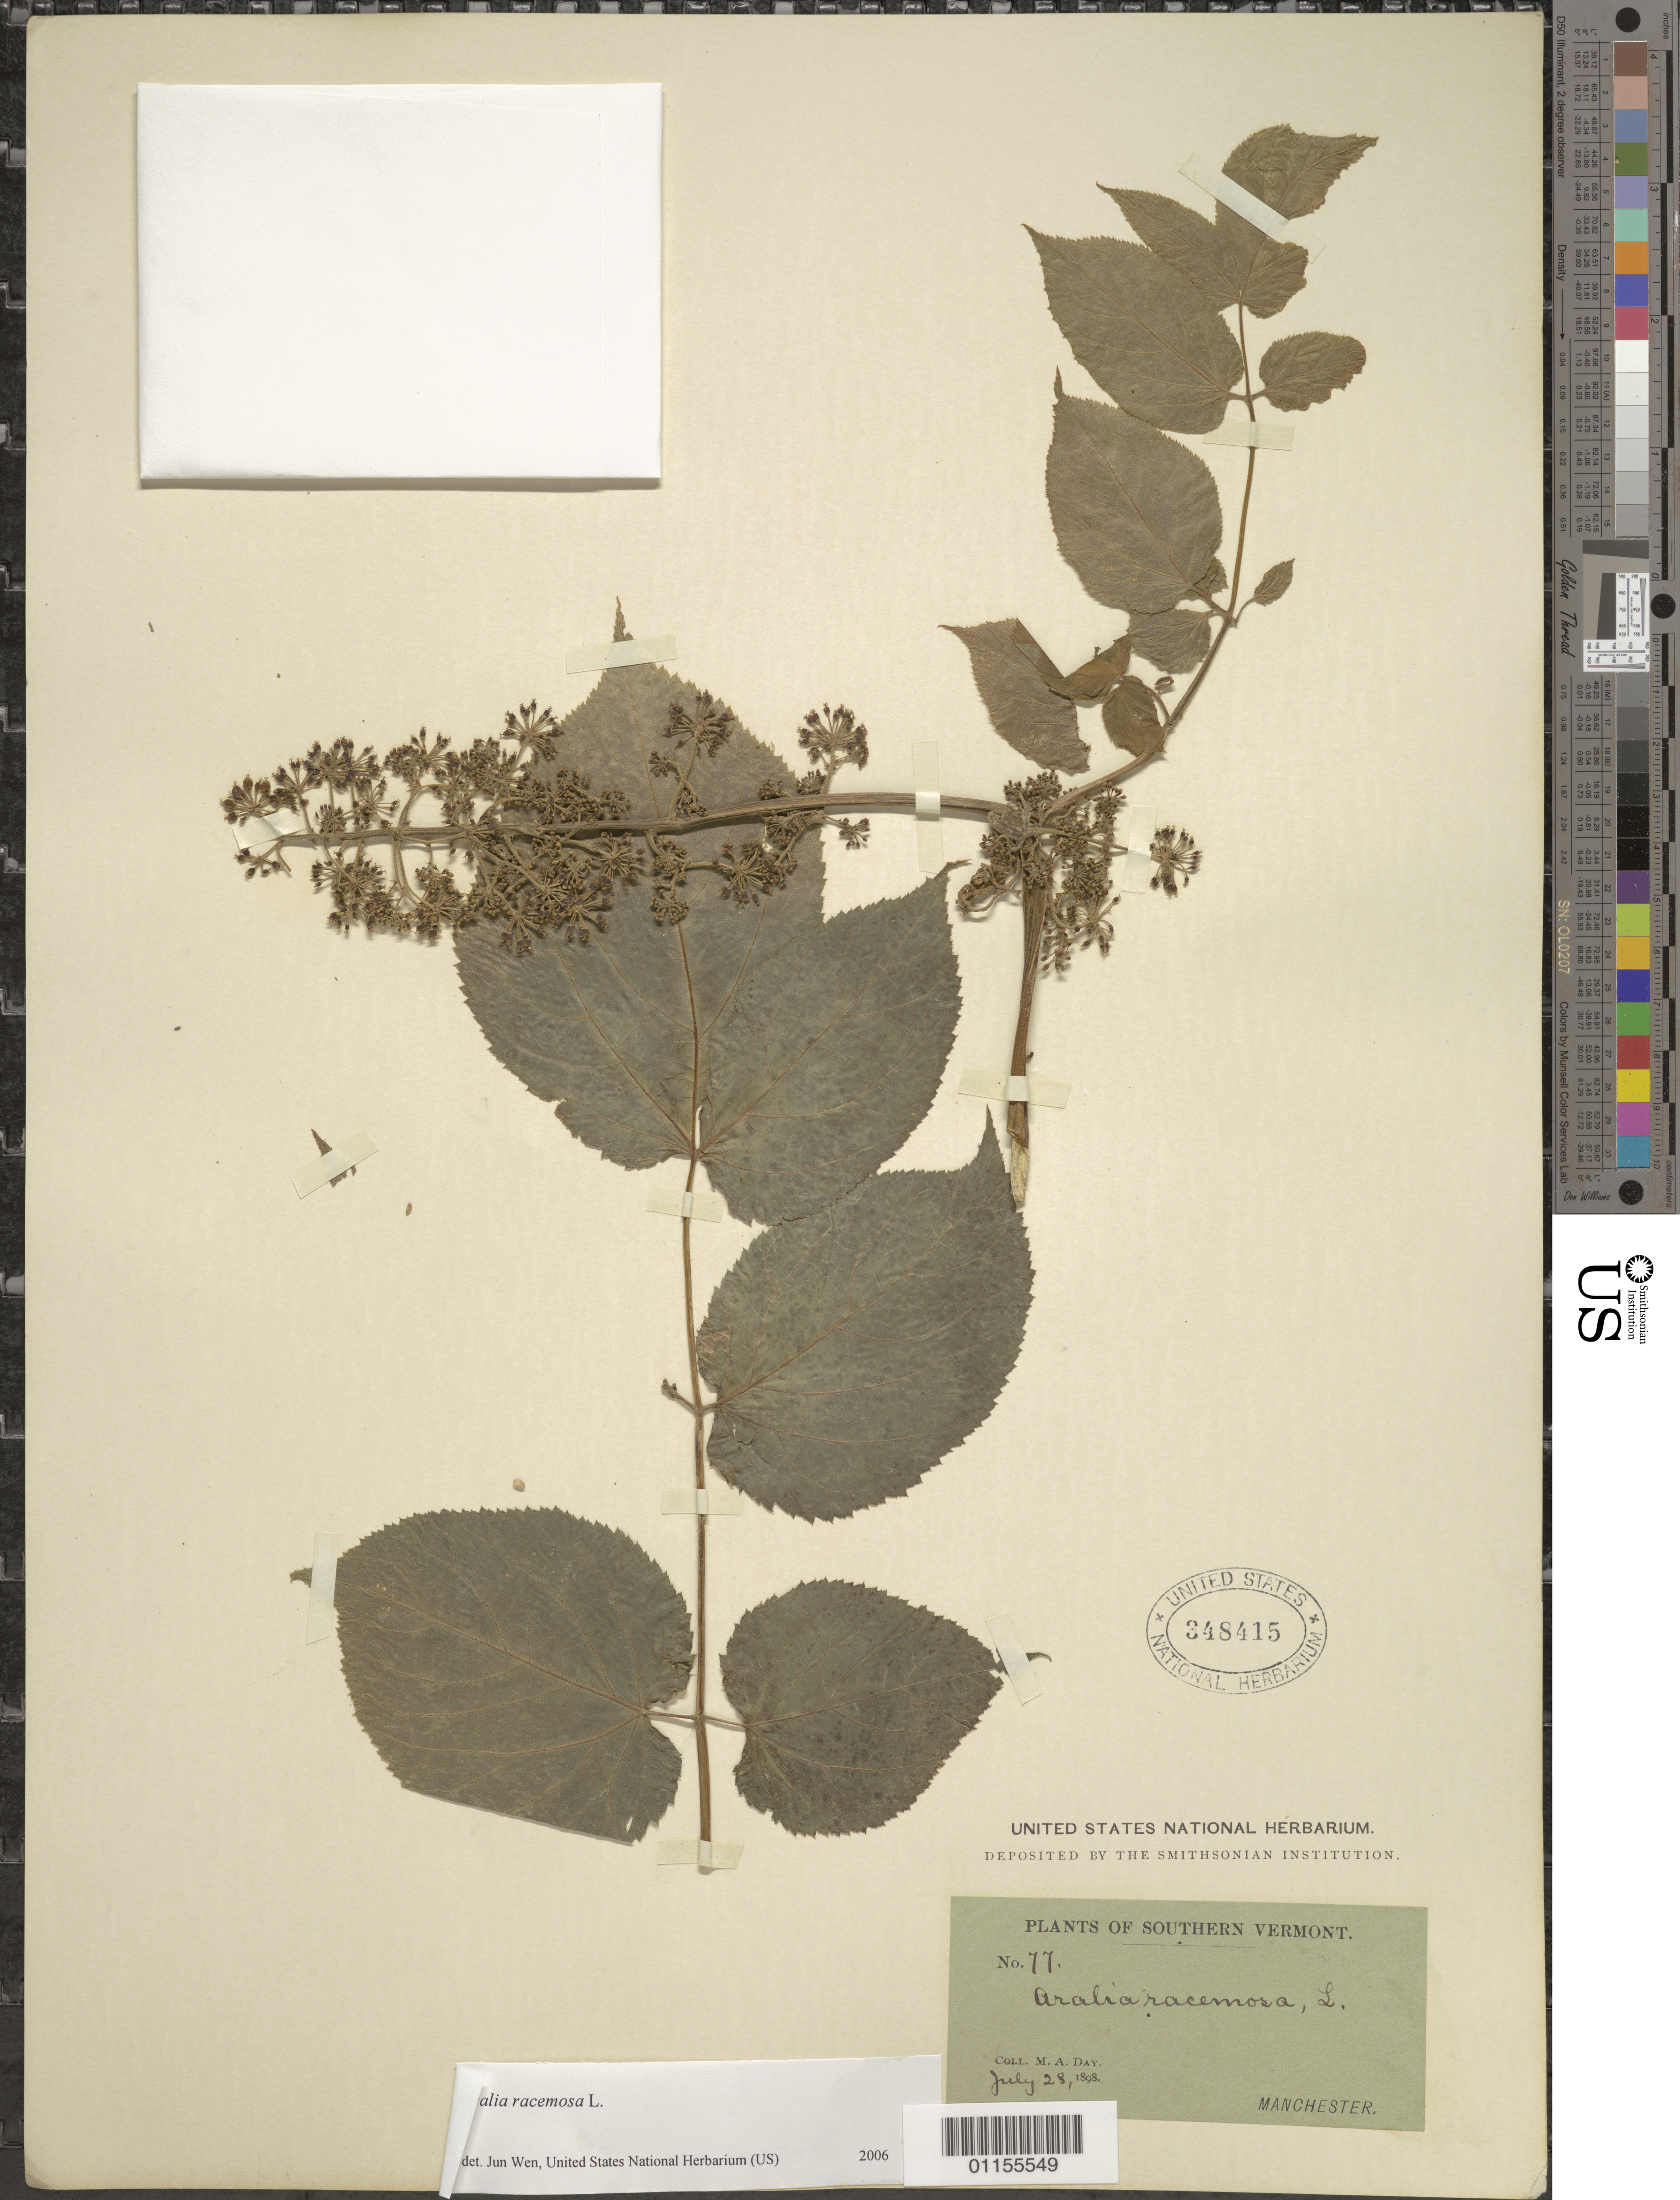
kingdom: Plantae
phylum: Tracheophyta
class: Magnoliopsida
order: Apiales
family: Araliaceae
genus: Aralia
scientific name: Aralia racemosa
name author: L.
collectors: M. Day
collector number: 77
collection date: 1898-07-28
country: United States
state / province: Vermont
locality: Manchester.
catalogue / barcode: US 348415